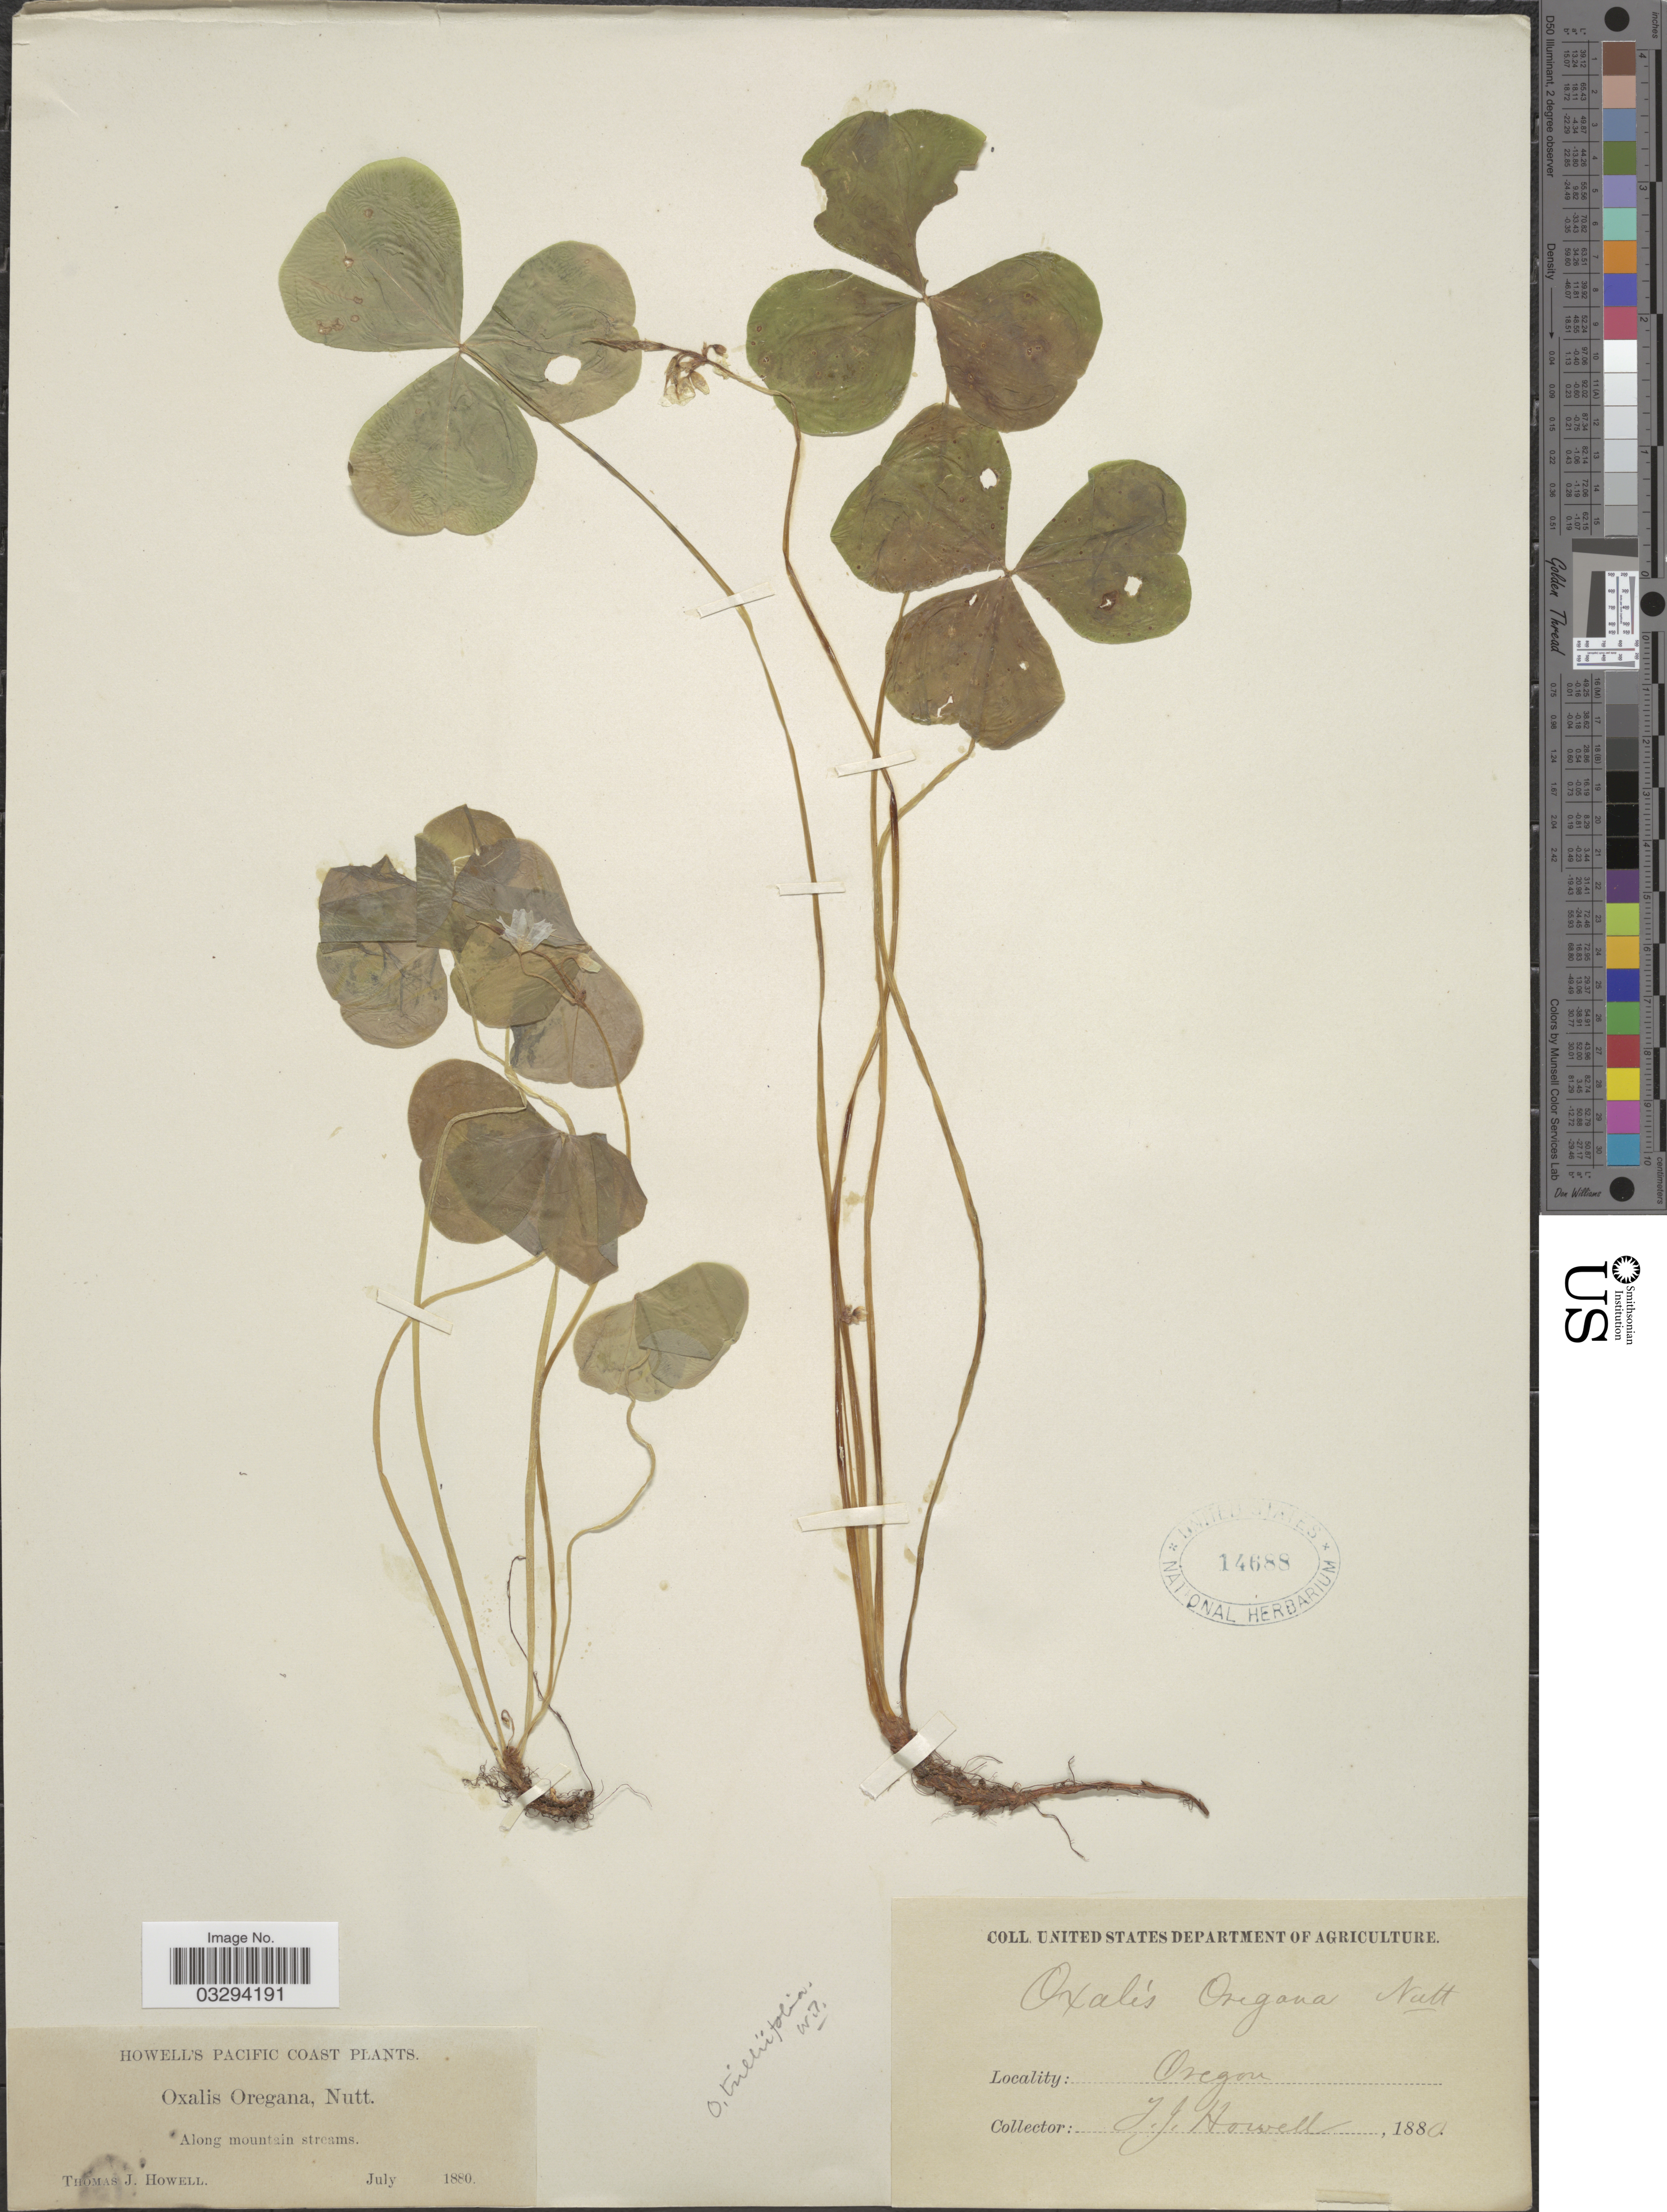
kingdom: Plantae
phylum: Tracheophyta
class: Magnoliopsida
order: Oxalidales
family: Oxalidaceae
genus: Oxalis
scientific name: Oxalis trilliifolia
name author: Hook.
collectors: T. J. Howell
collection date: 1880-07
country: United States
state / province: Oregon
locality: Pacific Coast. Along mountain streams.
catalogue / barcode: US 14688